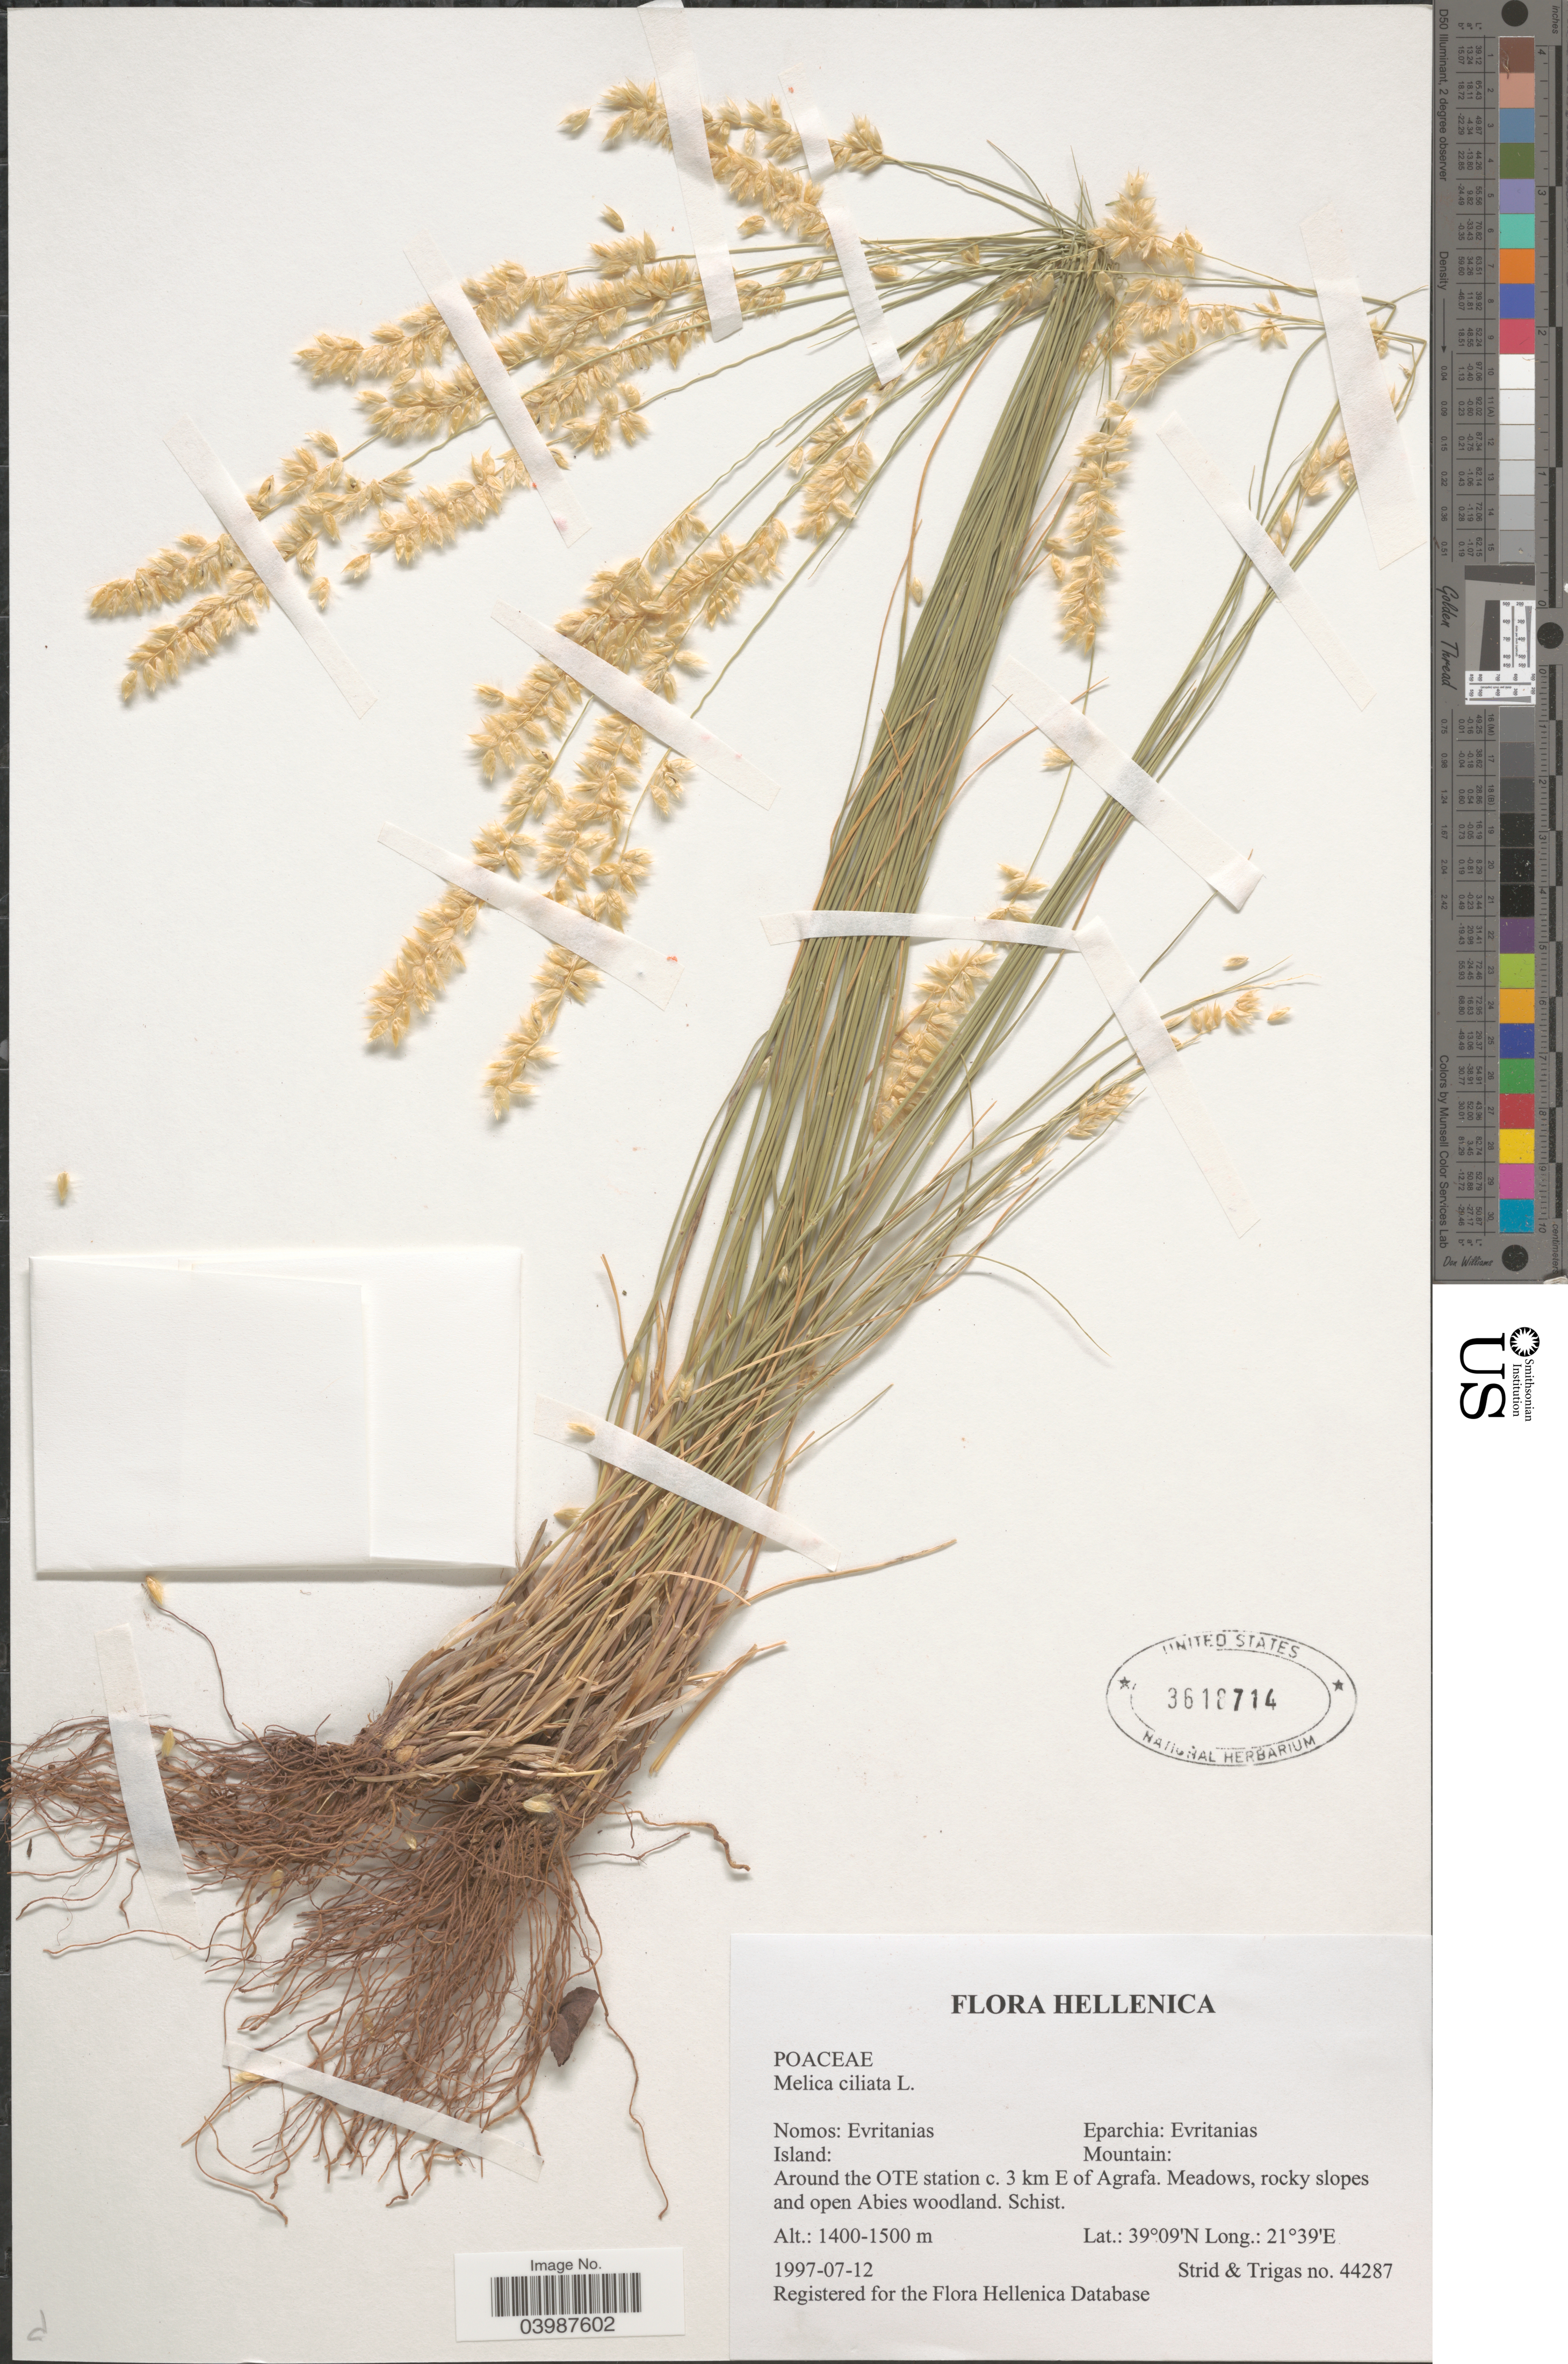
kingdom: Plantae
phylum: Tracheophyta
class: Liliopsida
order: Poales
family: Poaceae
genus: Melica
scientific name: Melica ciliata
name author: L.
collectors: A. Strid & Trigas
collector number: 44287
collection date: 1997-07-12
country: Greece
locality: Hellenica. Around the OTE station c. 3 km E of Agrafa.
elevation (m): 1400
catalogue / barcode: US 3618714